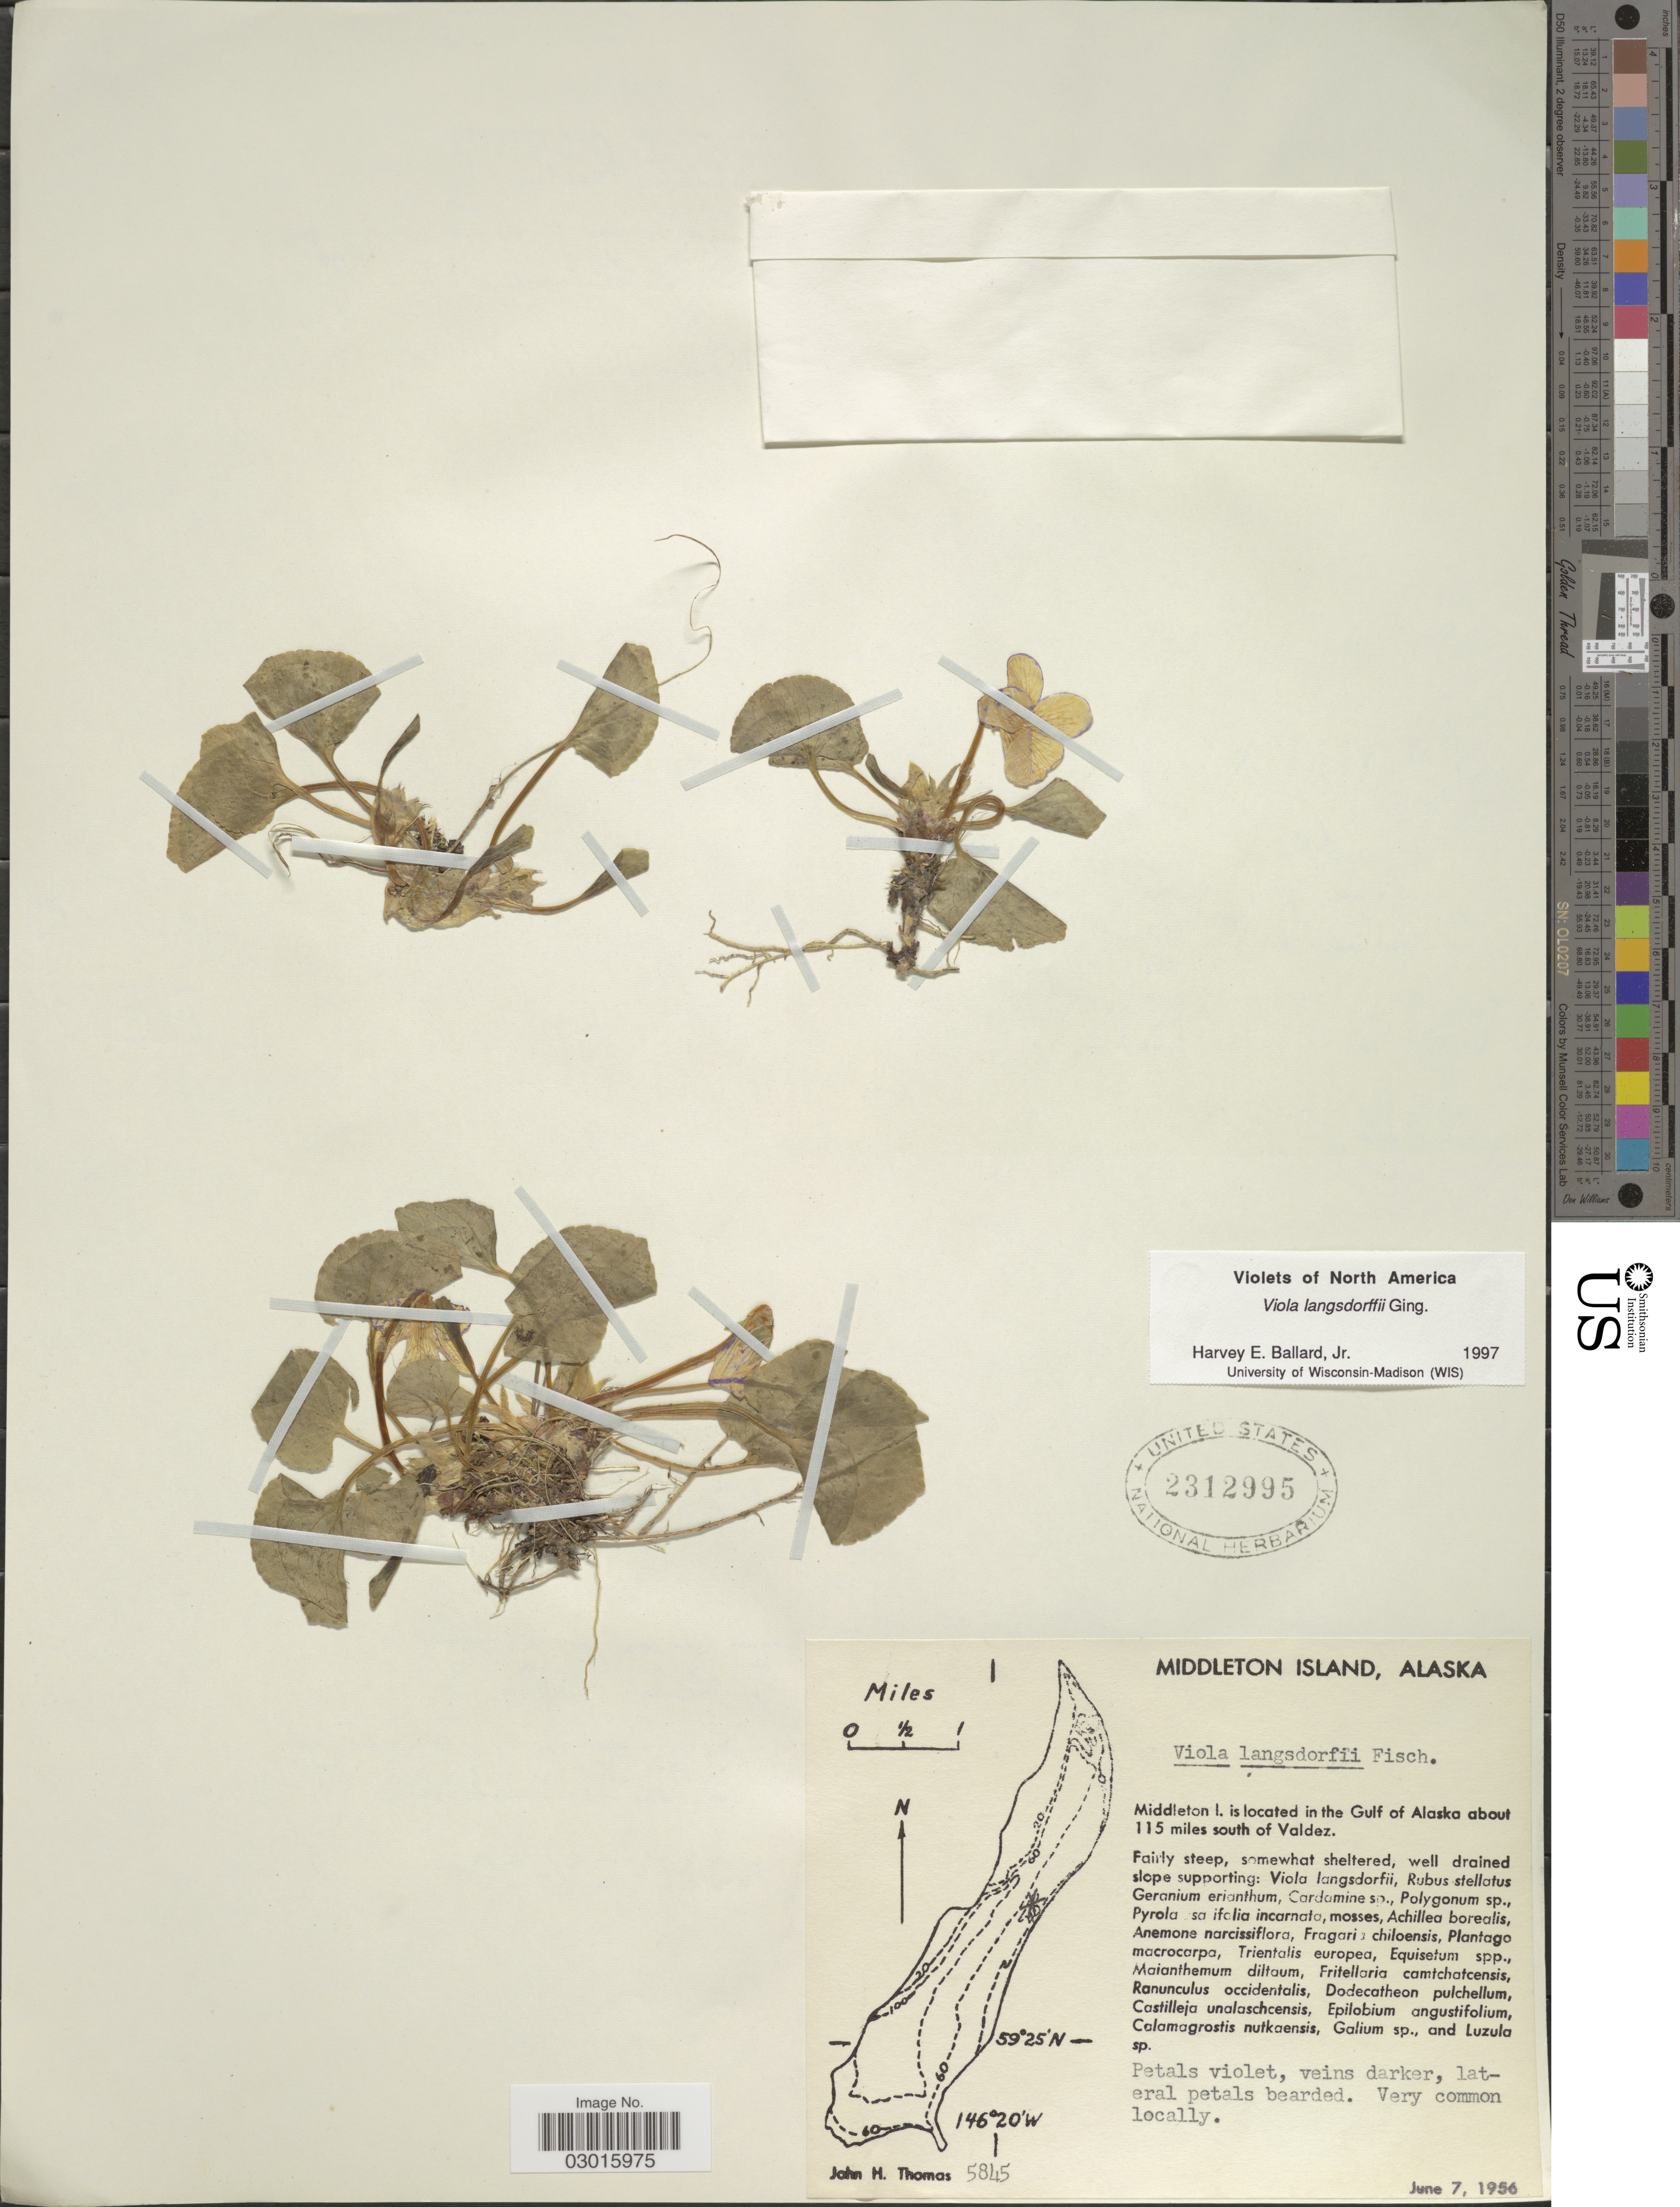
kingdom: Plantae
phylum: Tracheophyta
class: Magnoliopsida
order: Malpighiales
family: Violaceae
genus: Viola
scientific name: Viola langsdorffii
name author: Fisch. ex Ging.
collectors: J. H. Thomas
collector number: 5845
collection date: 1956-06-07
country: United States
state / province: Alaska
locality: Middleton Island, Middleton I. is located in the Gulf of Alaska about 115 miles south of Valdez.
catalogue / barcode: US 2312995